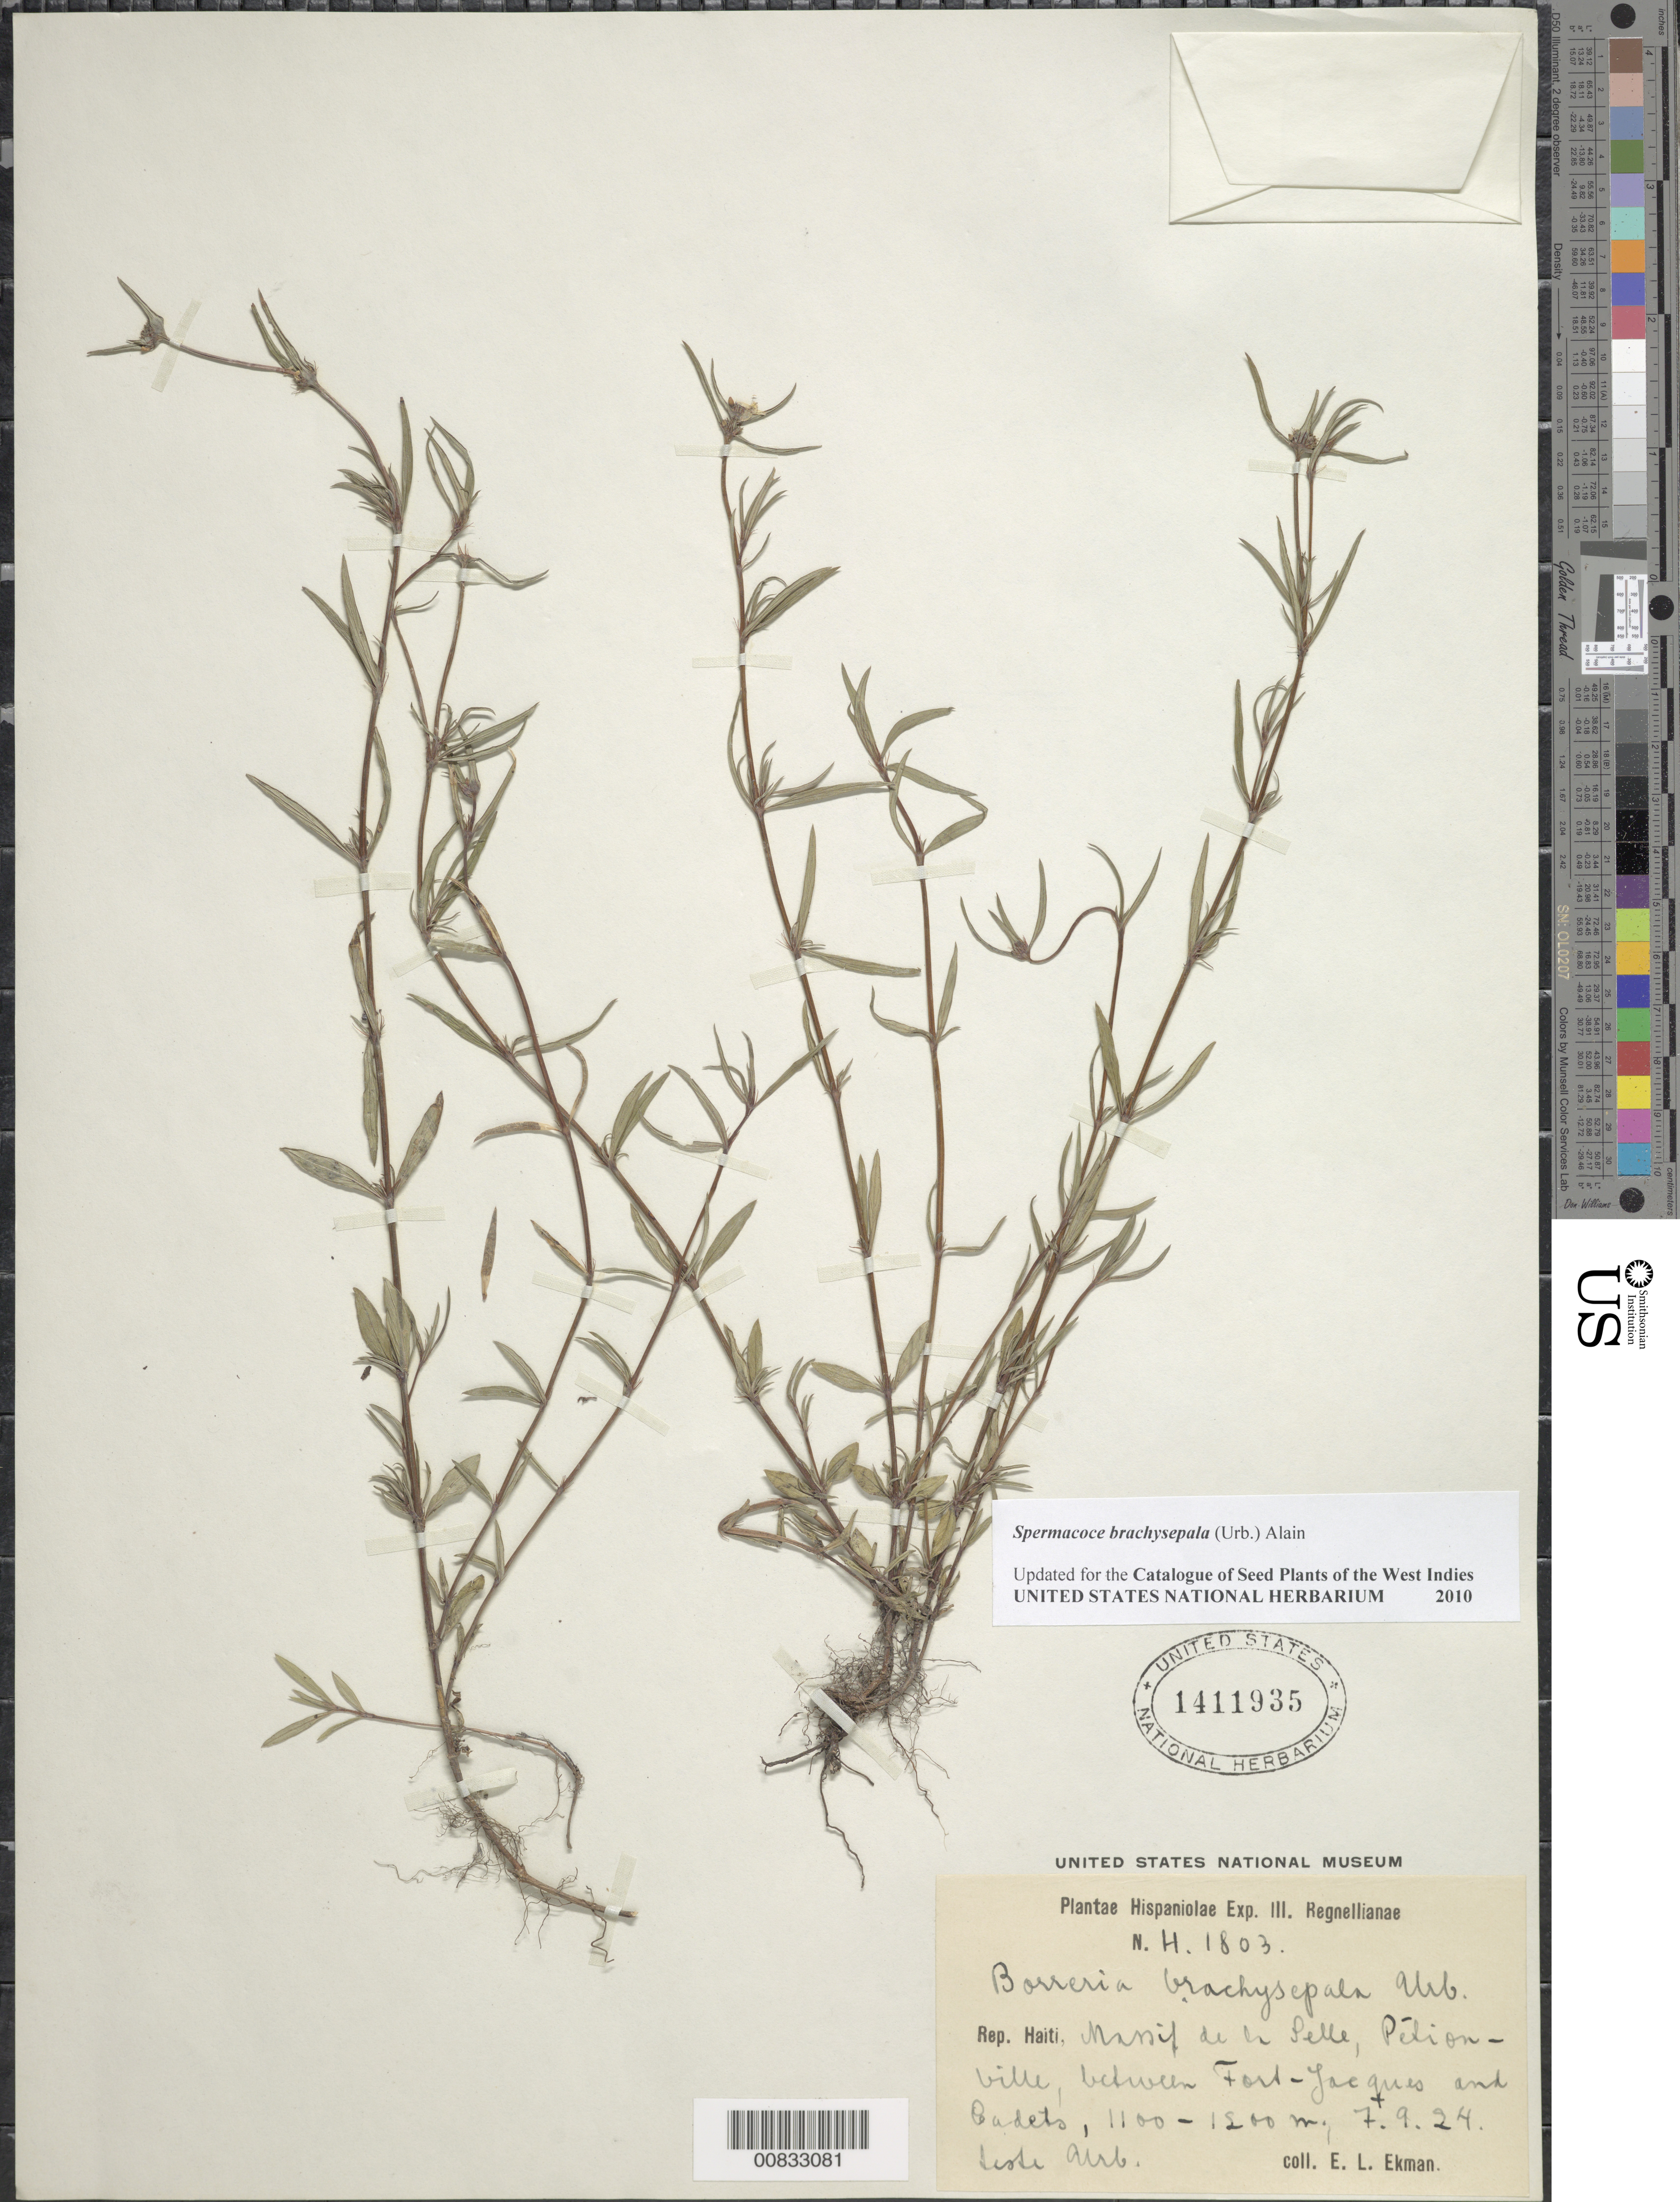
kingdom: Plantae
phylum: Tracheophyta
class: Magnoliopsida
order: Gentianales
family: Rubiaceae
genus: Spermacoce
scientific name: Spermacoce brachysepala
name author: (Urb.) Alain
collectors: E. L. Ekman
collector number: H 1803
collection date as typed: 07 Sep 1924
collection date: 1924-09-07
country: Haiti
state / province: Ouest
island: Hispaniola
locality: Massif de la Selle, Pétionville, between Fort-Jacques and Cadets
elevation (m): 1100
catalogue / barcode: US 1411935